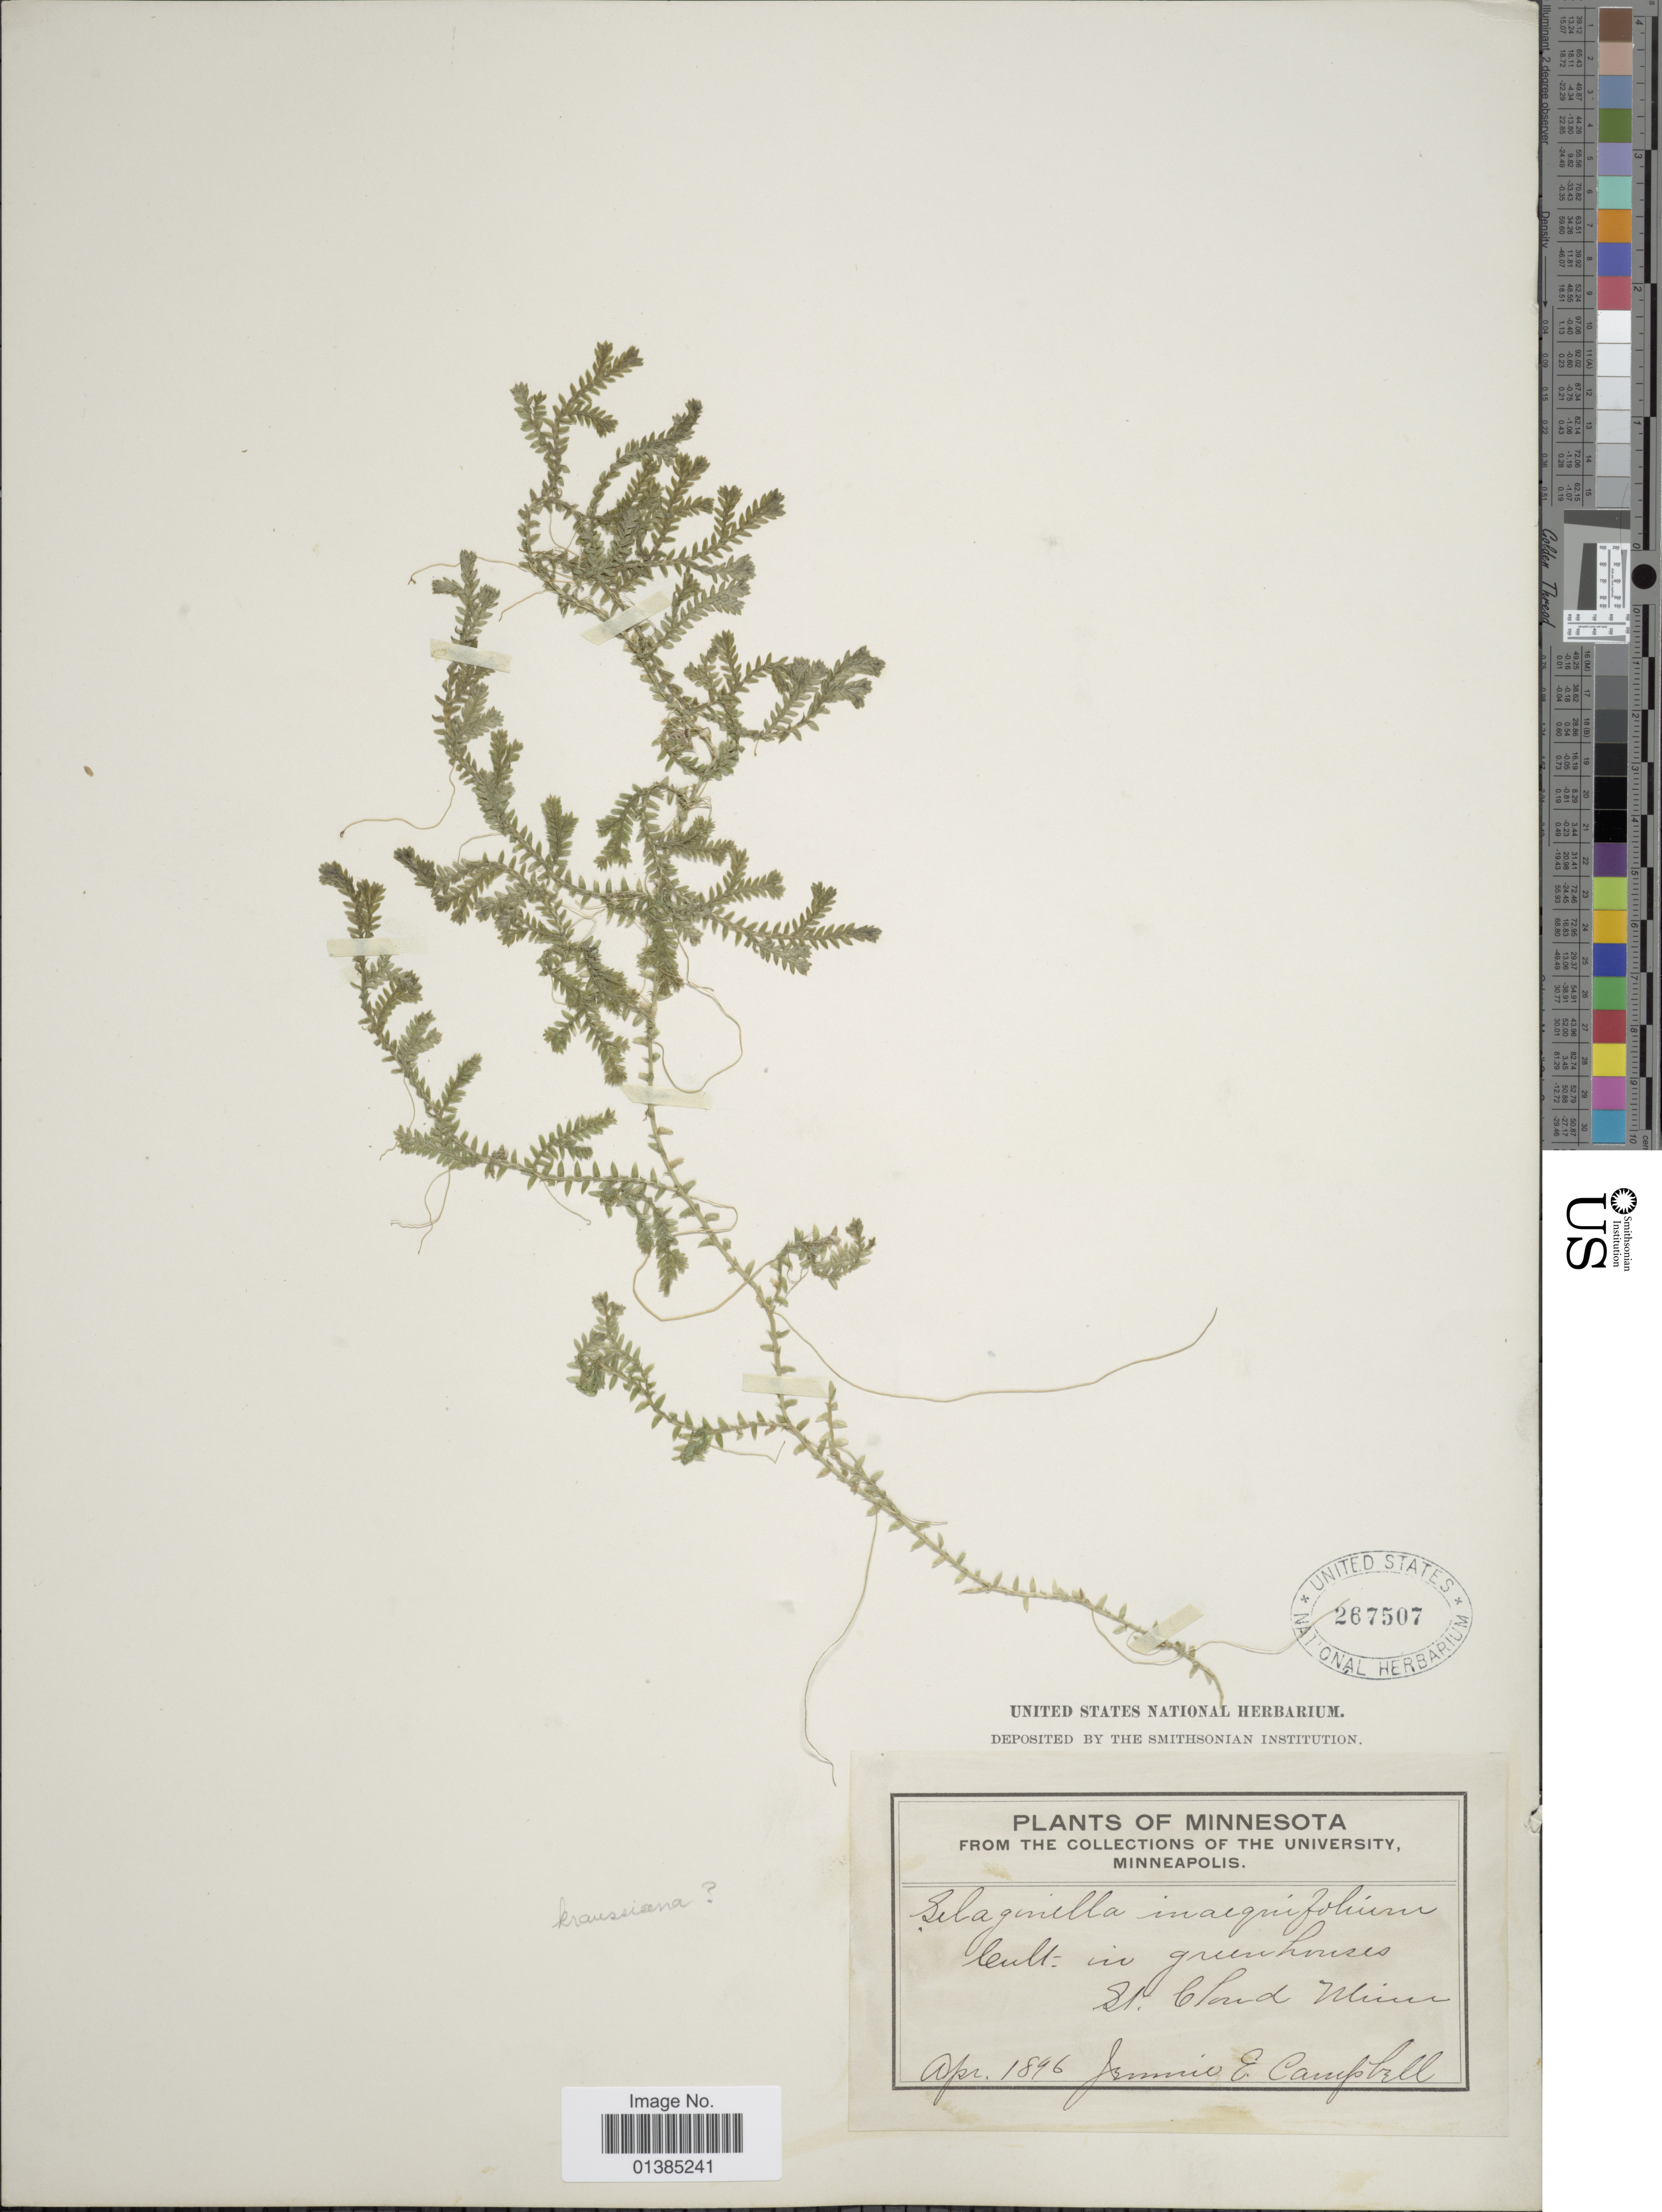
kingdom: Plantae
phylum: Tracheophyta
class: Lycopodiopsida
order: Selaginellales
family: Selaginellaceae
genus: Selaginella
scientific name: Selaginella guichenotii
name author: (Spring) Hieron.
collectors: J. E. Campbell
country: United States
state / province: Minnesota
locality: Cult. in greenhouses St. Cloud Minn.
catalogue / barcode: US 267507